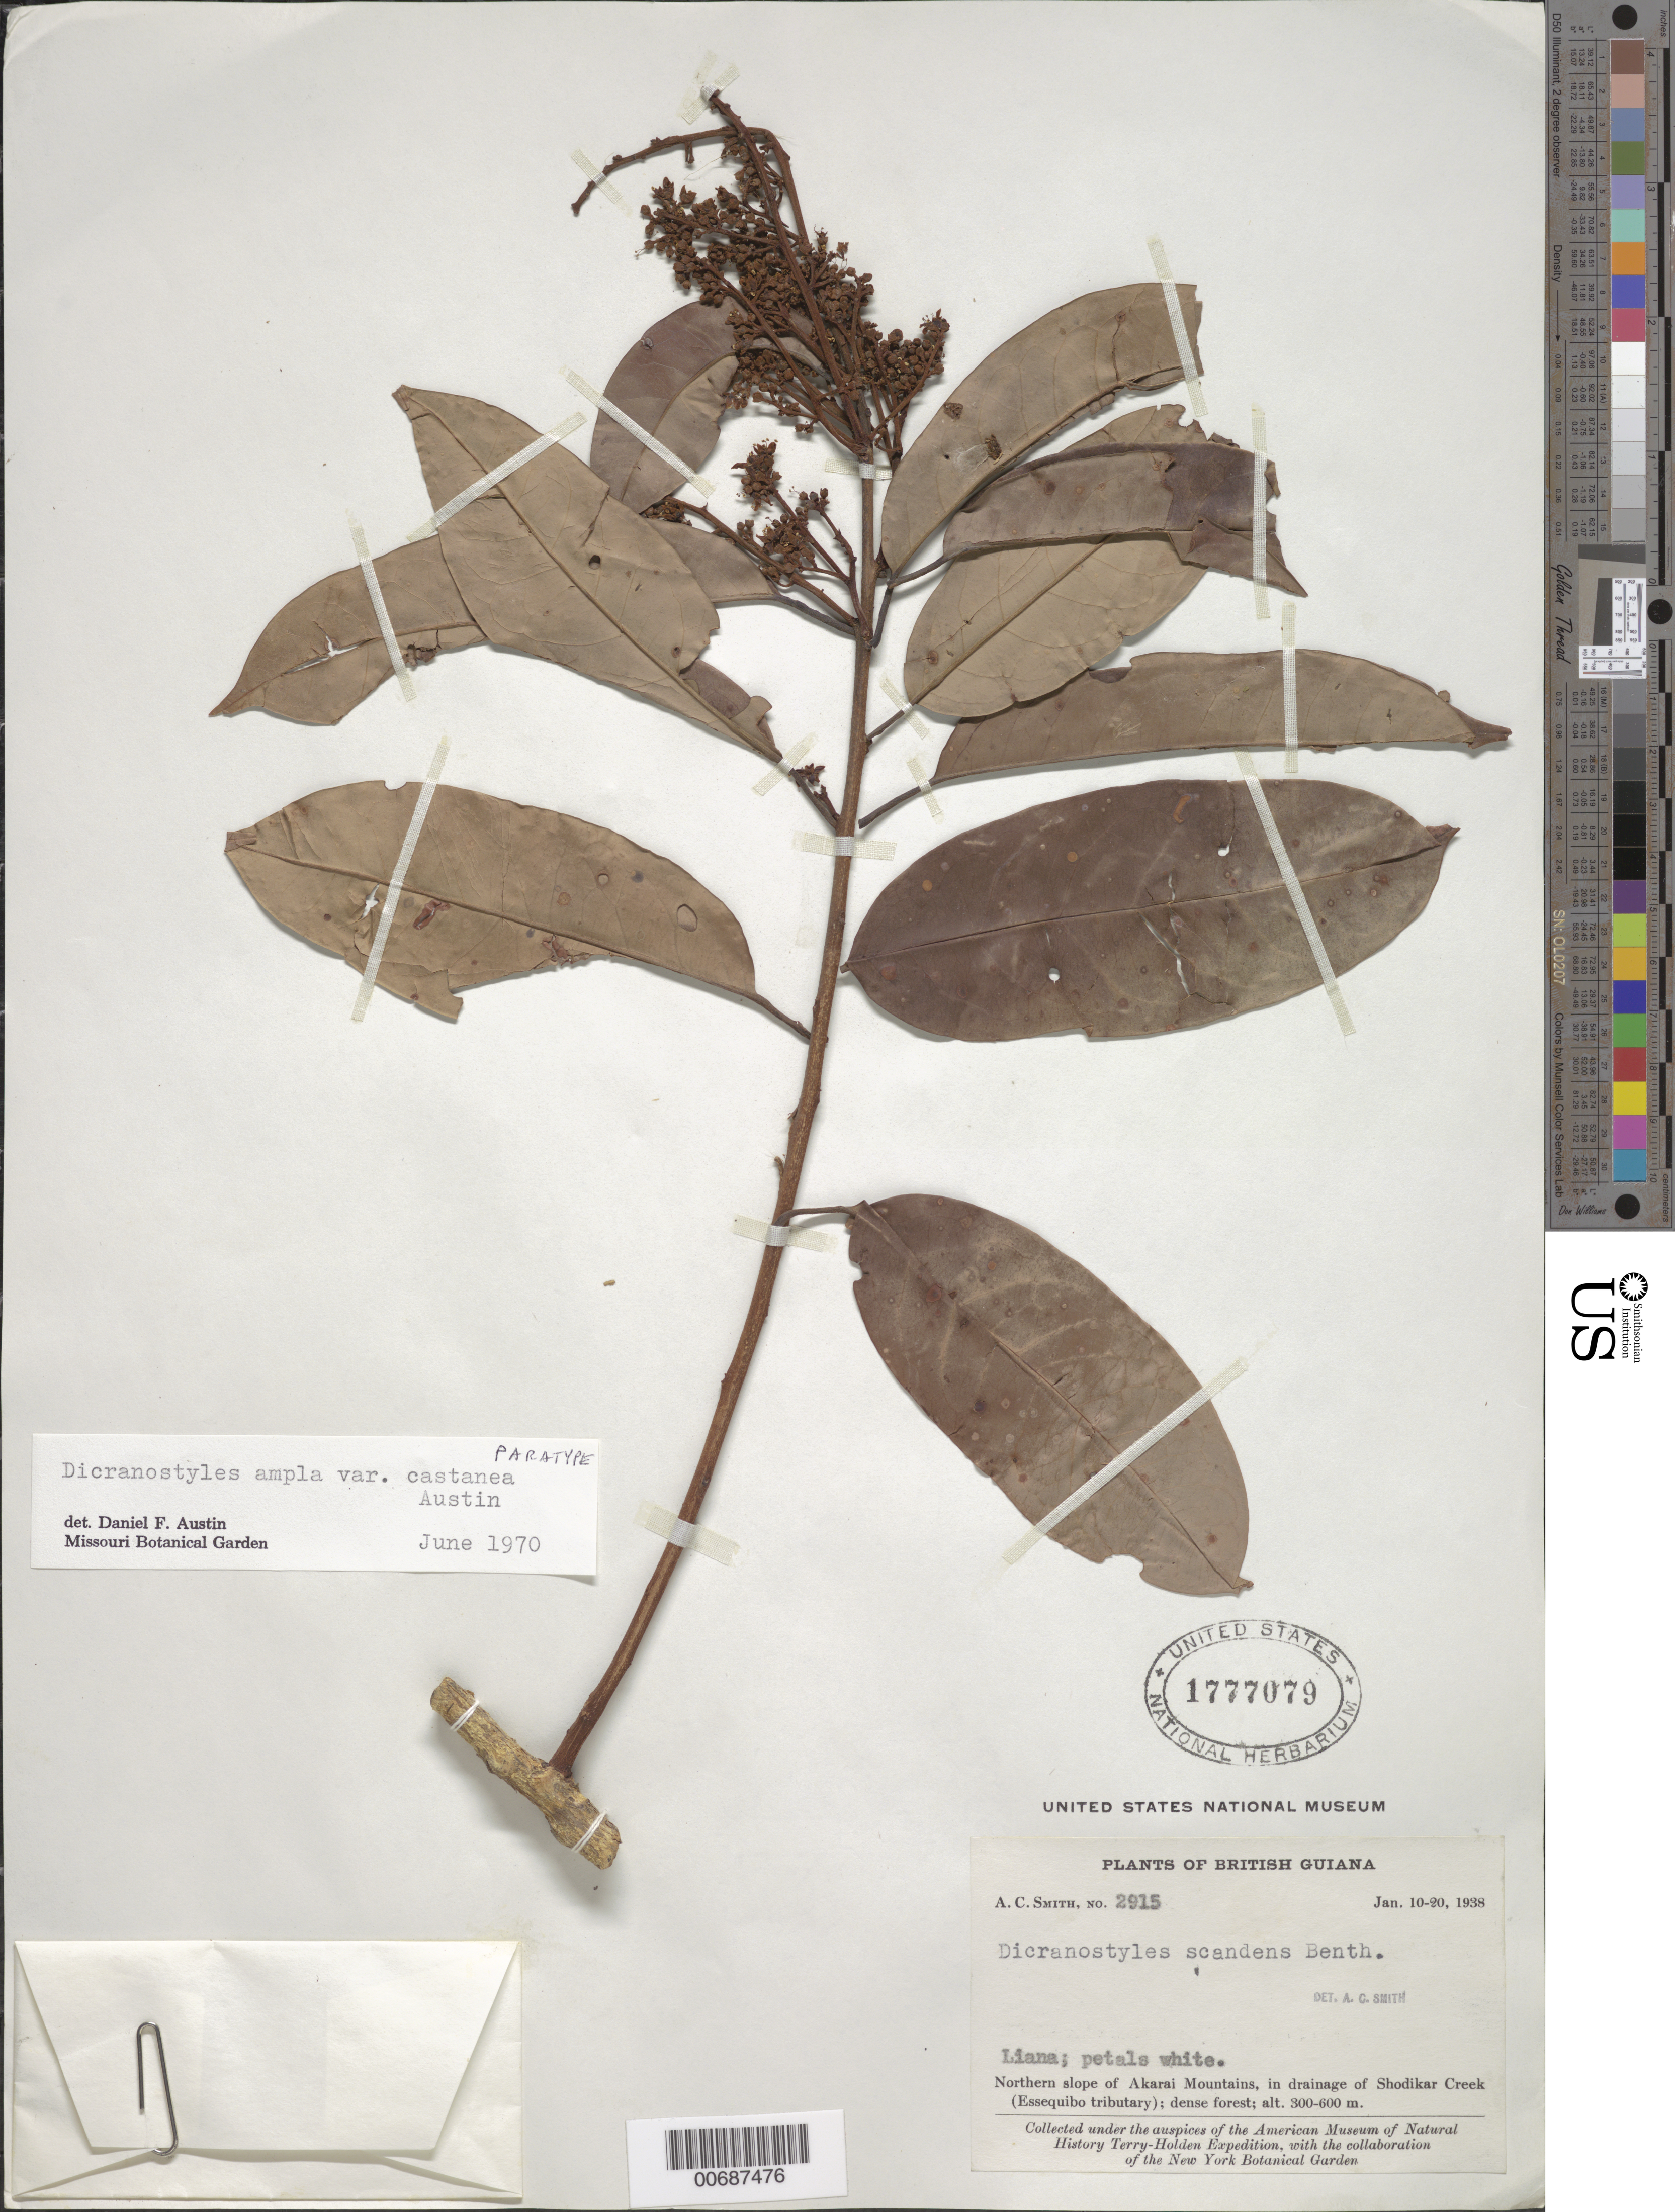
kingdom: Plantae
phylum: Tracheophyta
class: Magnoliopsida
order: Solanales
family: Convolvulaceae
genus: Dicranostyles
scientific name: Dicranostyles ampla var. castanea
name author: D.F. Austin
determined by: Austin, D. F.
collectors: A. C. Smith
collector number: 2915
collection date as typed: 10-Jan-38 to 20-Jan-38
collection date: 1938-01-10/1938-01-20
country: Guyana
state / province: U. Takutu-U. Essequibo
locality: Akarai Mts., N slope; in drainage of Shodikar Creek (Essequibo tributary)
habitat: Dense forest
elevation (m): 300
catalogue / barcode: US 1777079